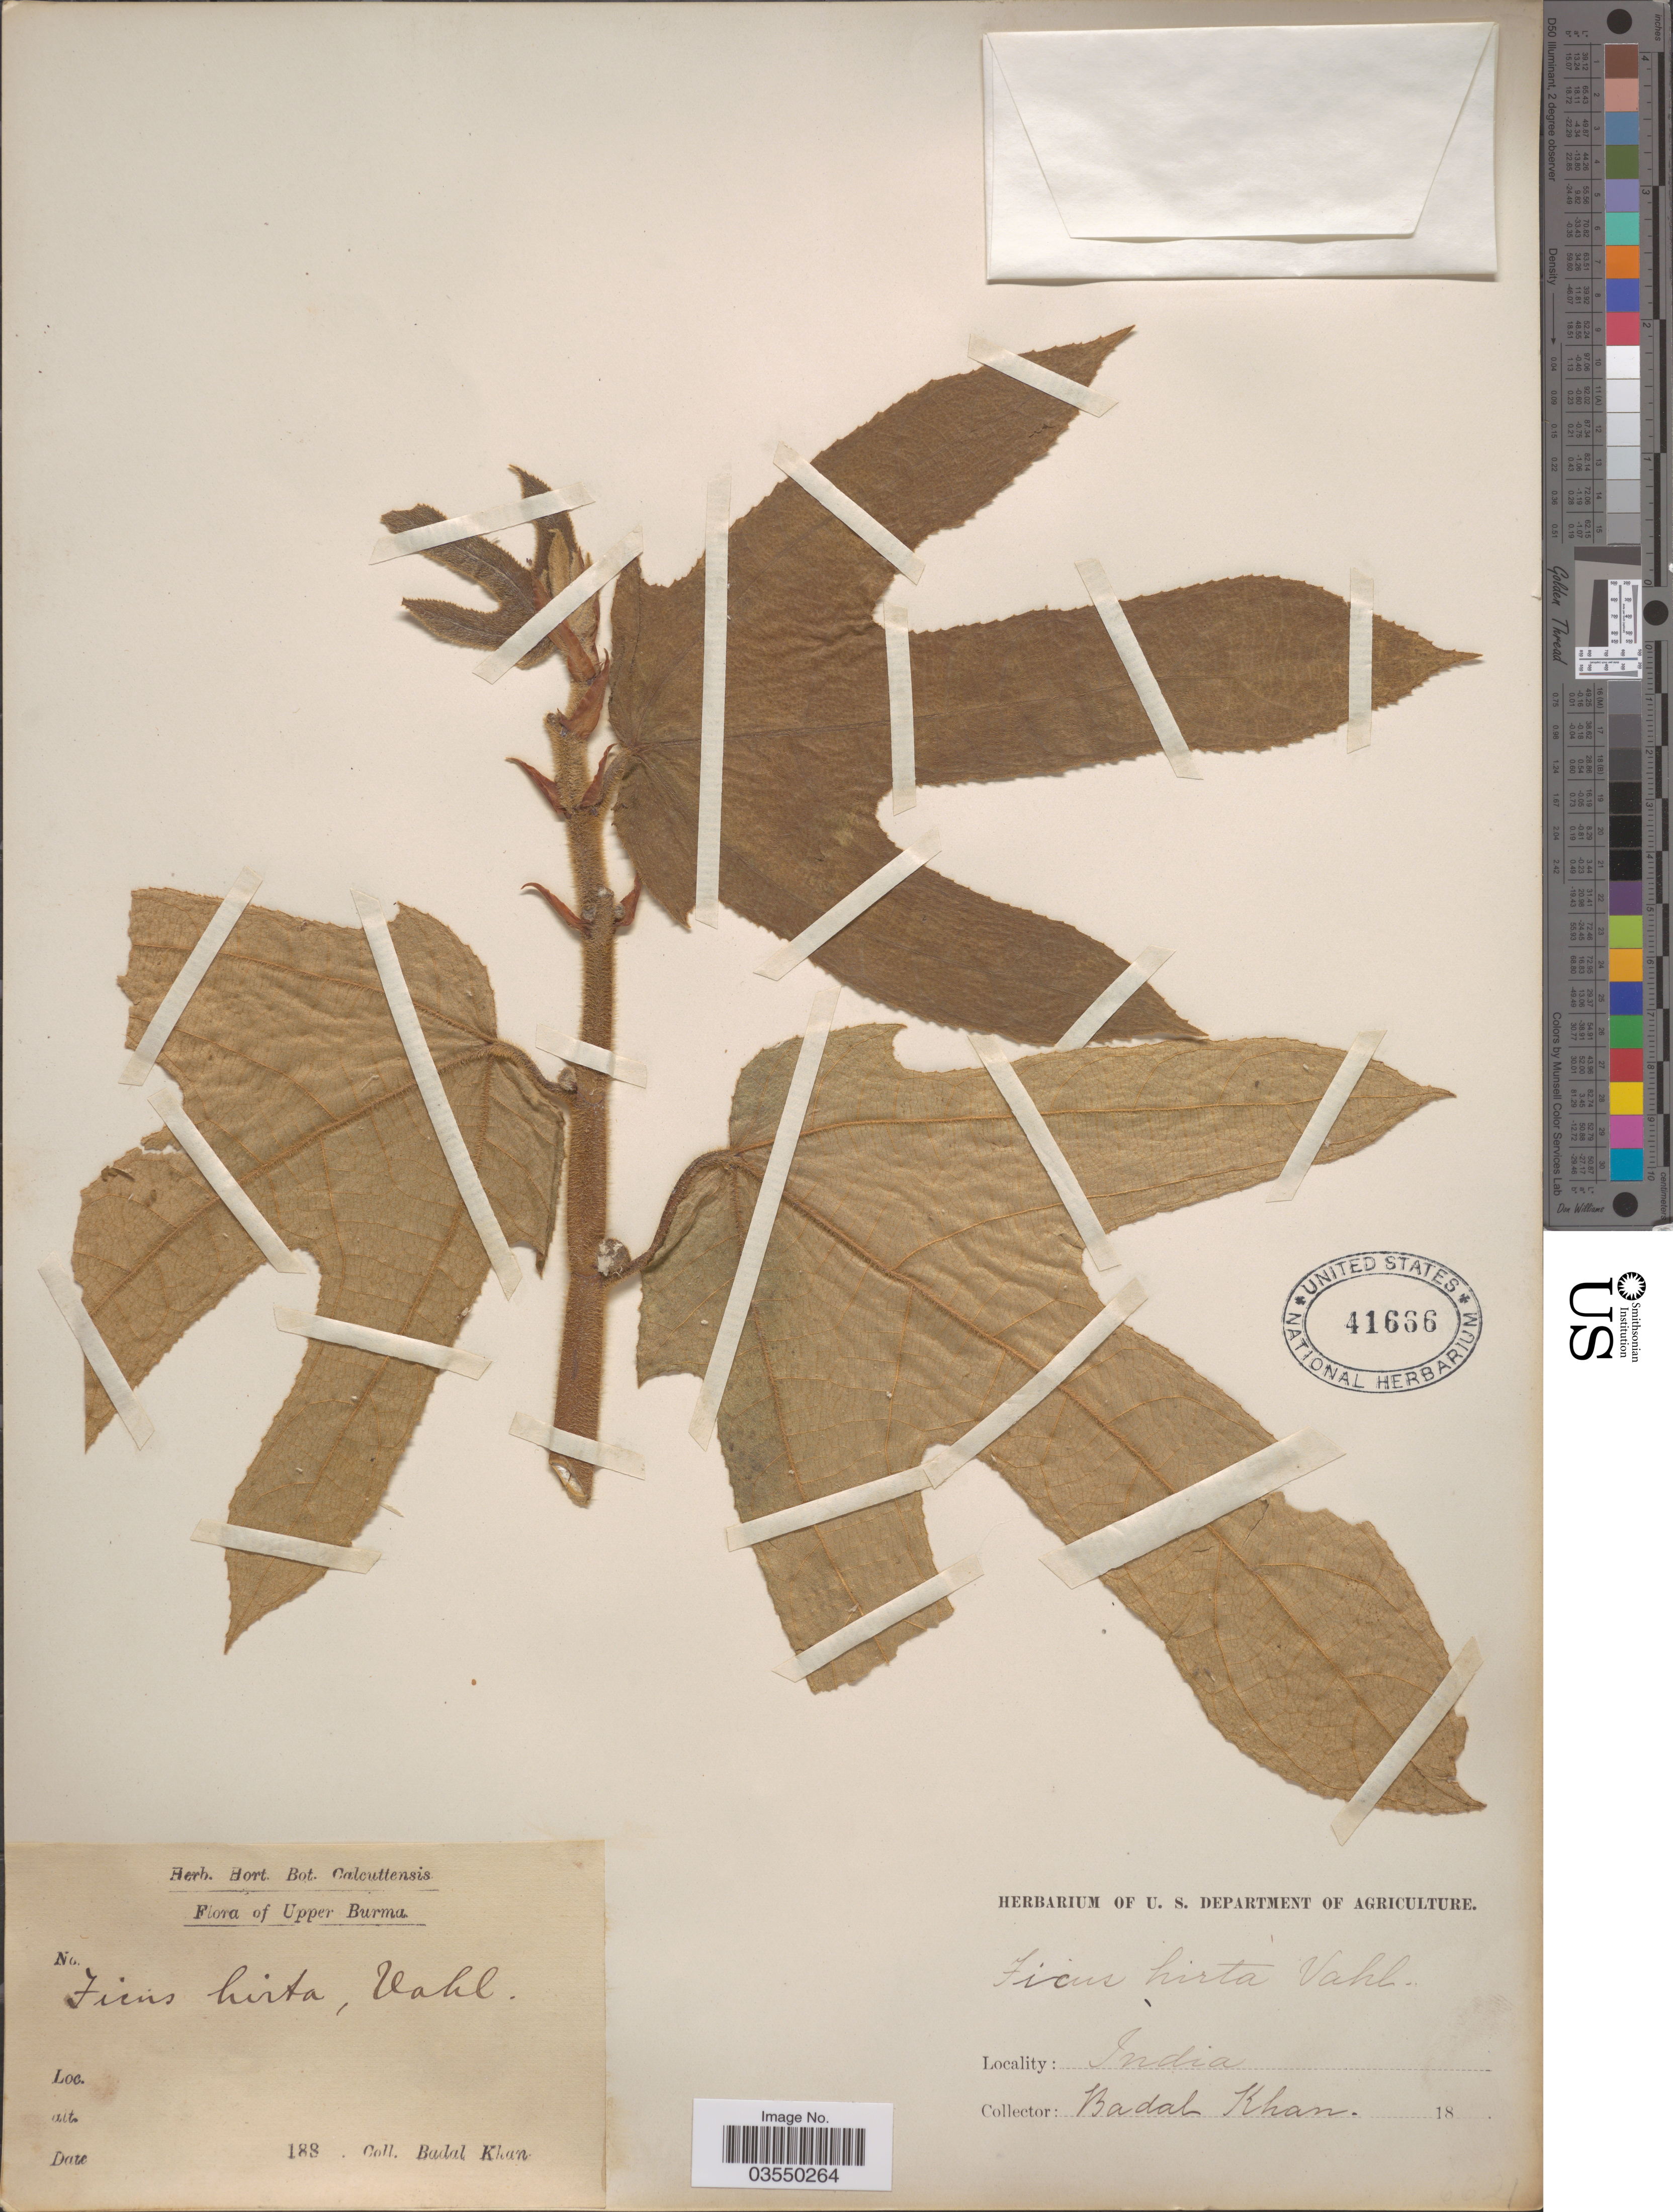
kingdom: Plantae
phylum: Tracheophyta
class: Magnoliopsida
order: Rosales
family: Moraceae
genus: Ficus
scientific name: Ficus hirta var. roxburghii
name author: King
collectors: B. Khan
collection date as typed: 188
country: Myanmar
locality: "India". Upper Burma.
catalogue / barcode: US 41666